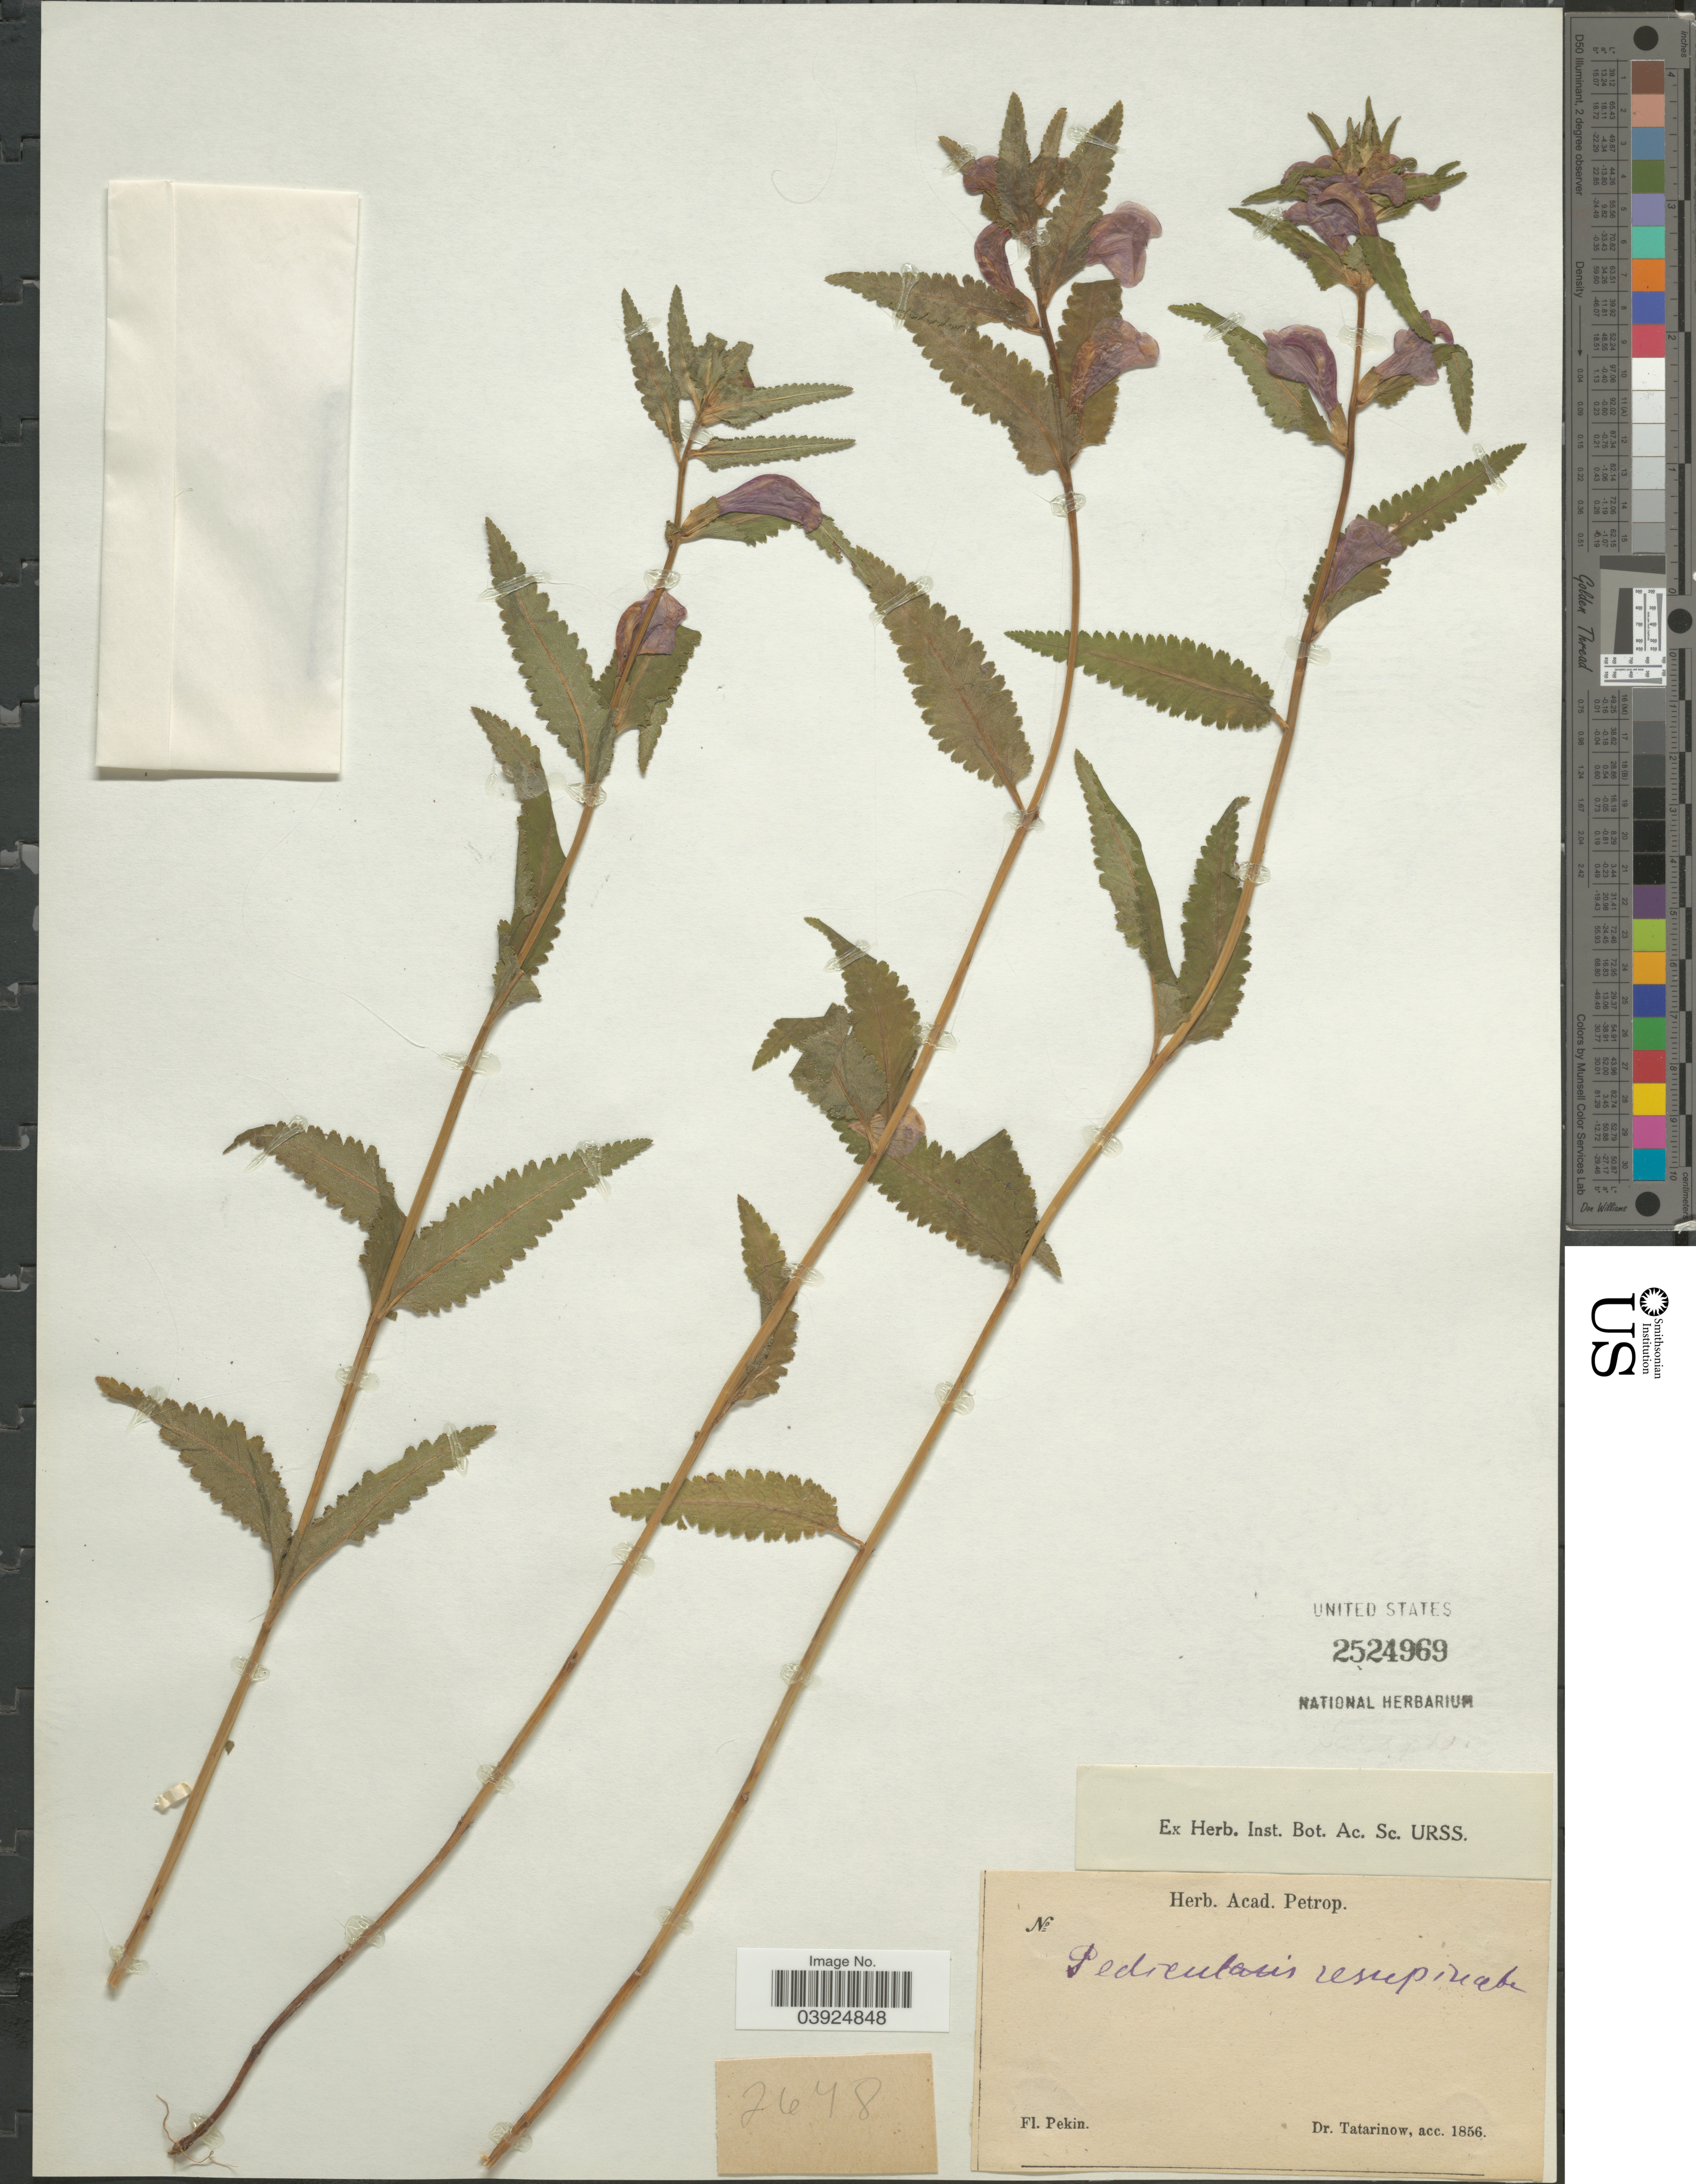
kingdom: Plantae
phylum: Tracheophyta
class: Magnoliopsida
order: Lamiales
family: Orobanchaceae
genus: Pedicularis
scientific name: Pedicularis resupinata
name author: L.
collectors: -. Tatarinow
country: China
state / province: Beijing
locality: Fl. Pekin.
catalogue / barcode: US 2524969